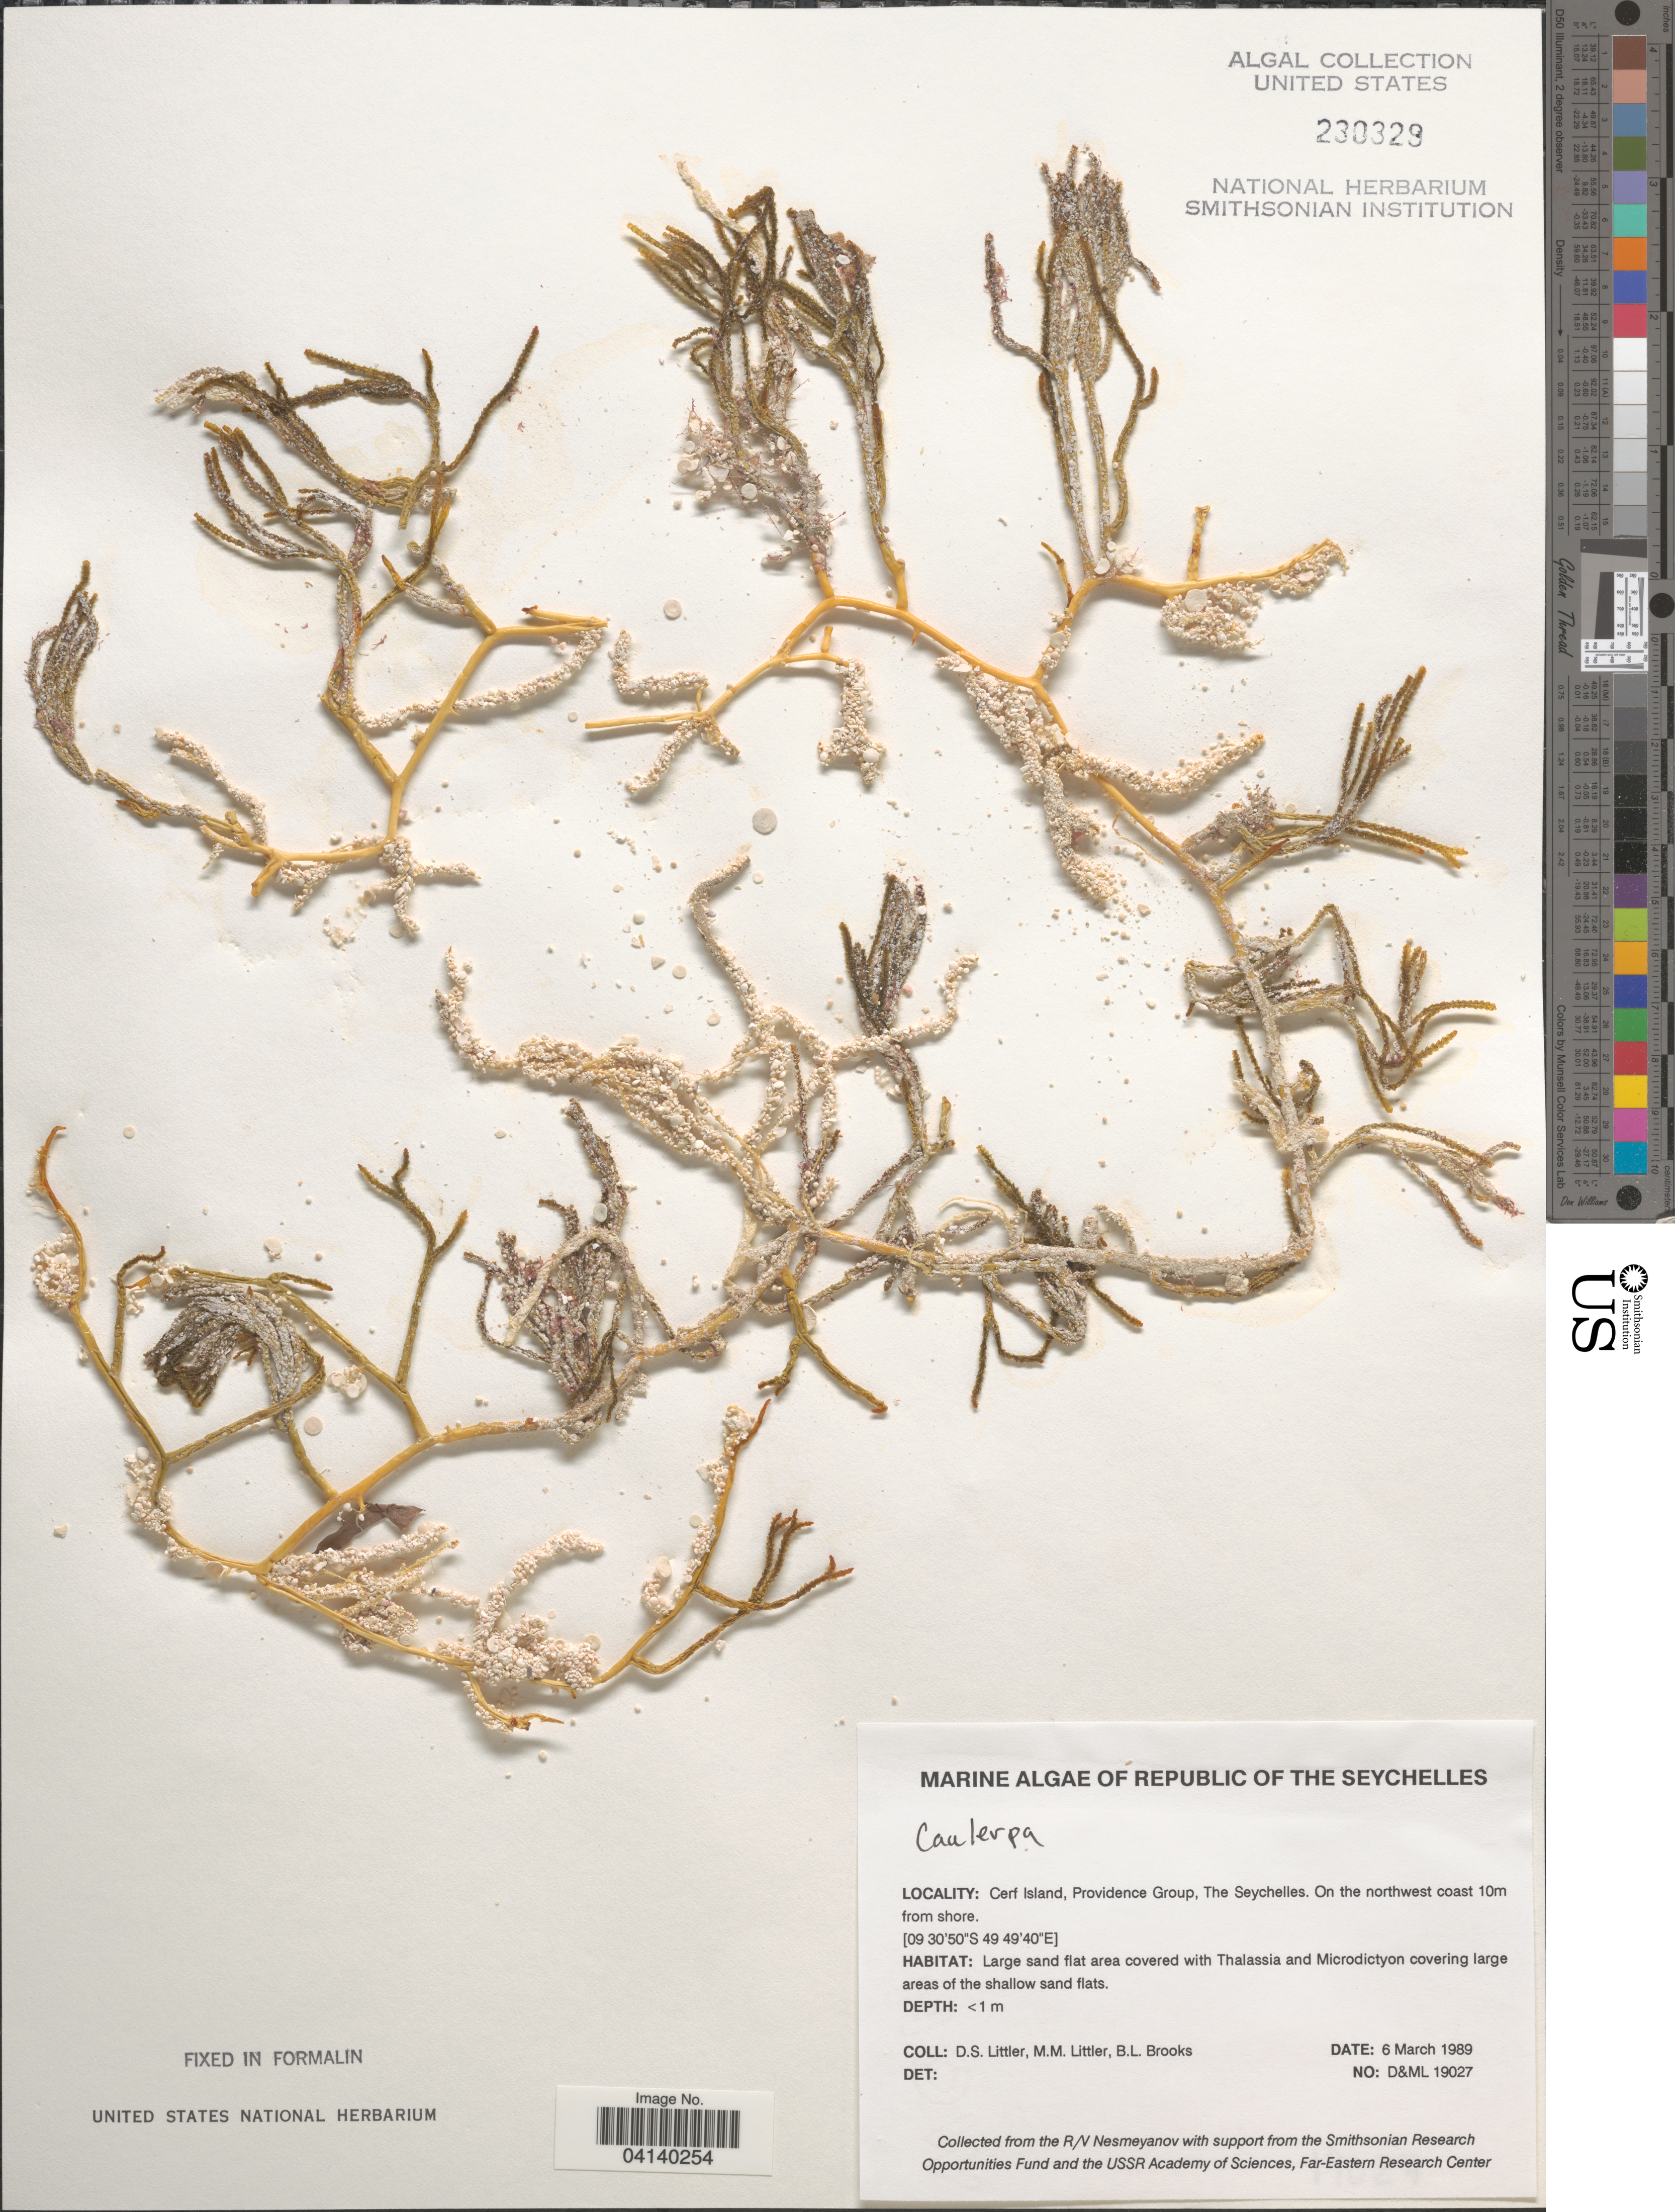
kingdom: Plantae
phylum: Chlorophyta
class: Ulvophyceae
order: Bryopsidales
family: Caulerpaceae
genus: Caulerpa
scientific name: Caulerpa sp.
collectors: D. S. Littler & B. Brooks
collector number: D&ML19027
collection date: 1989-03-06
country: Seychelles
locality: Republic of the Seychelles. Cerf Island, Providence Group. On the northwest coast 10m from shore.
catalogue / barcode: US 230329